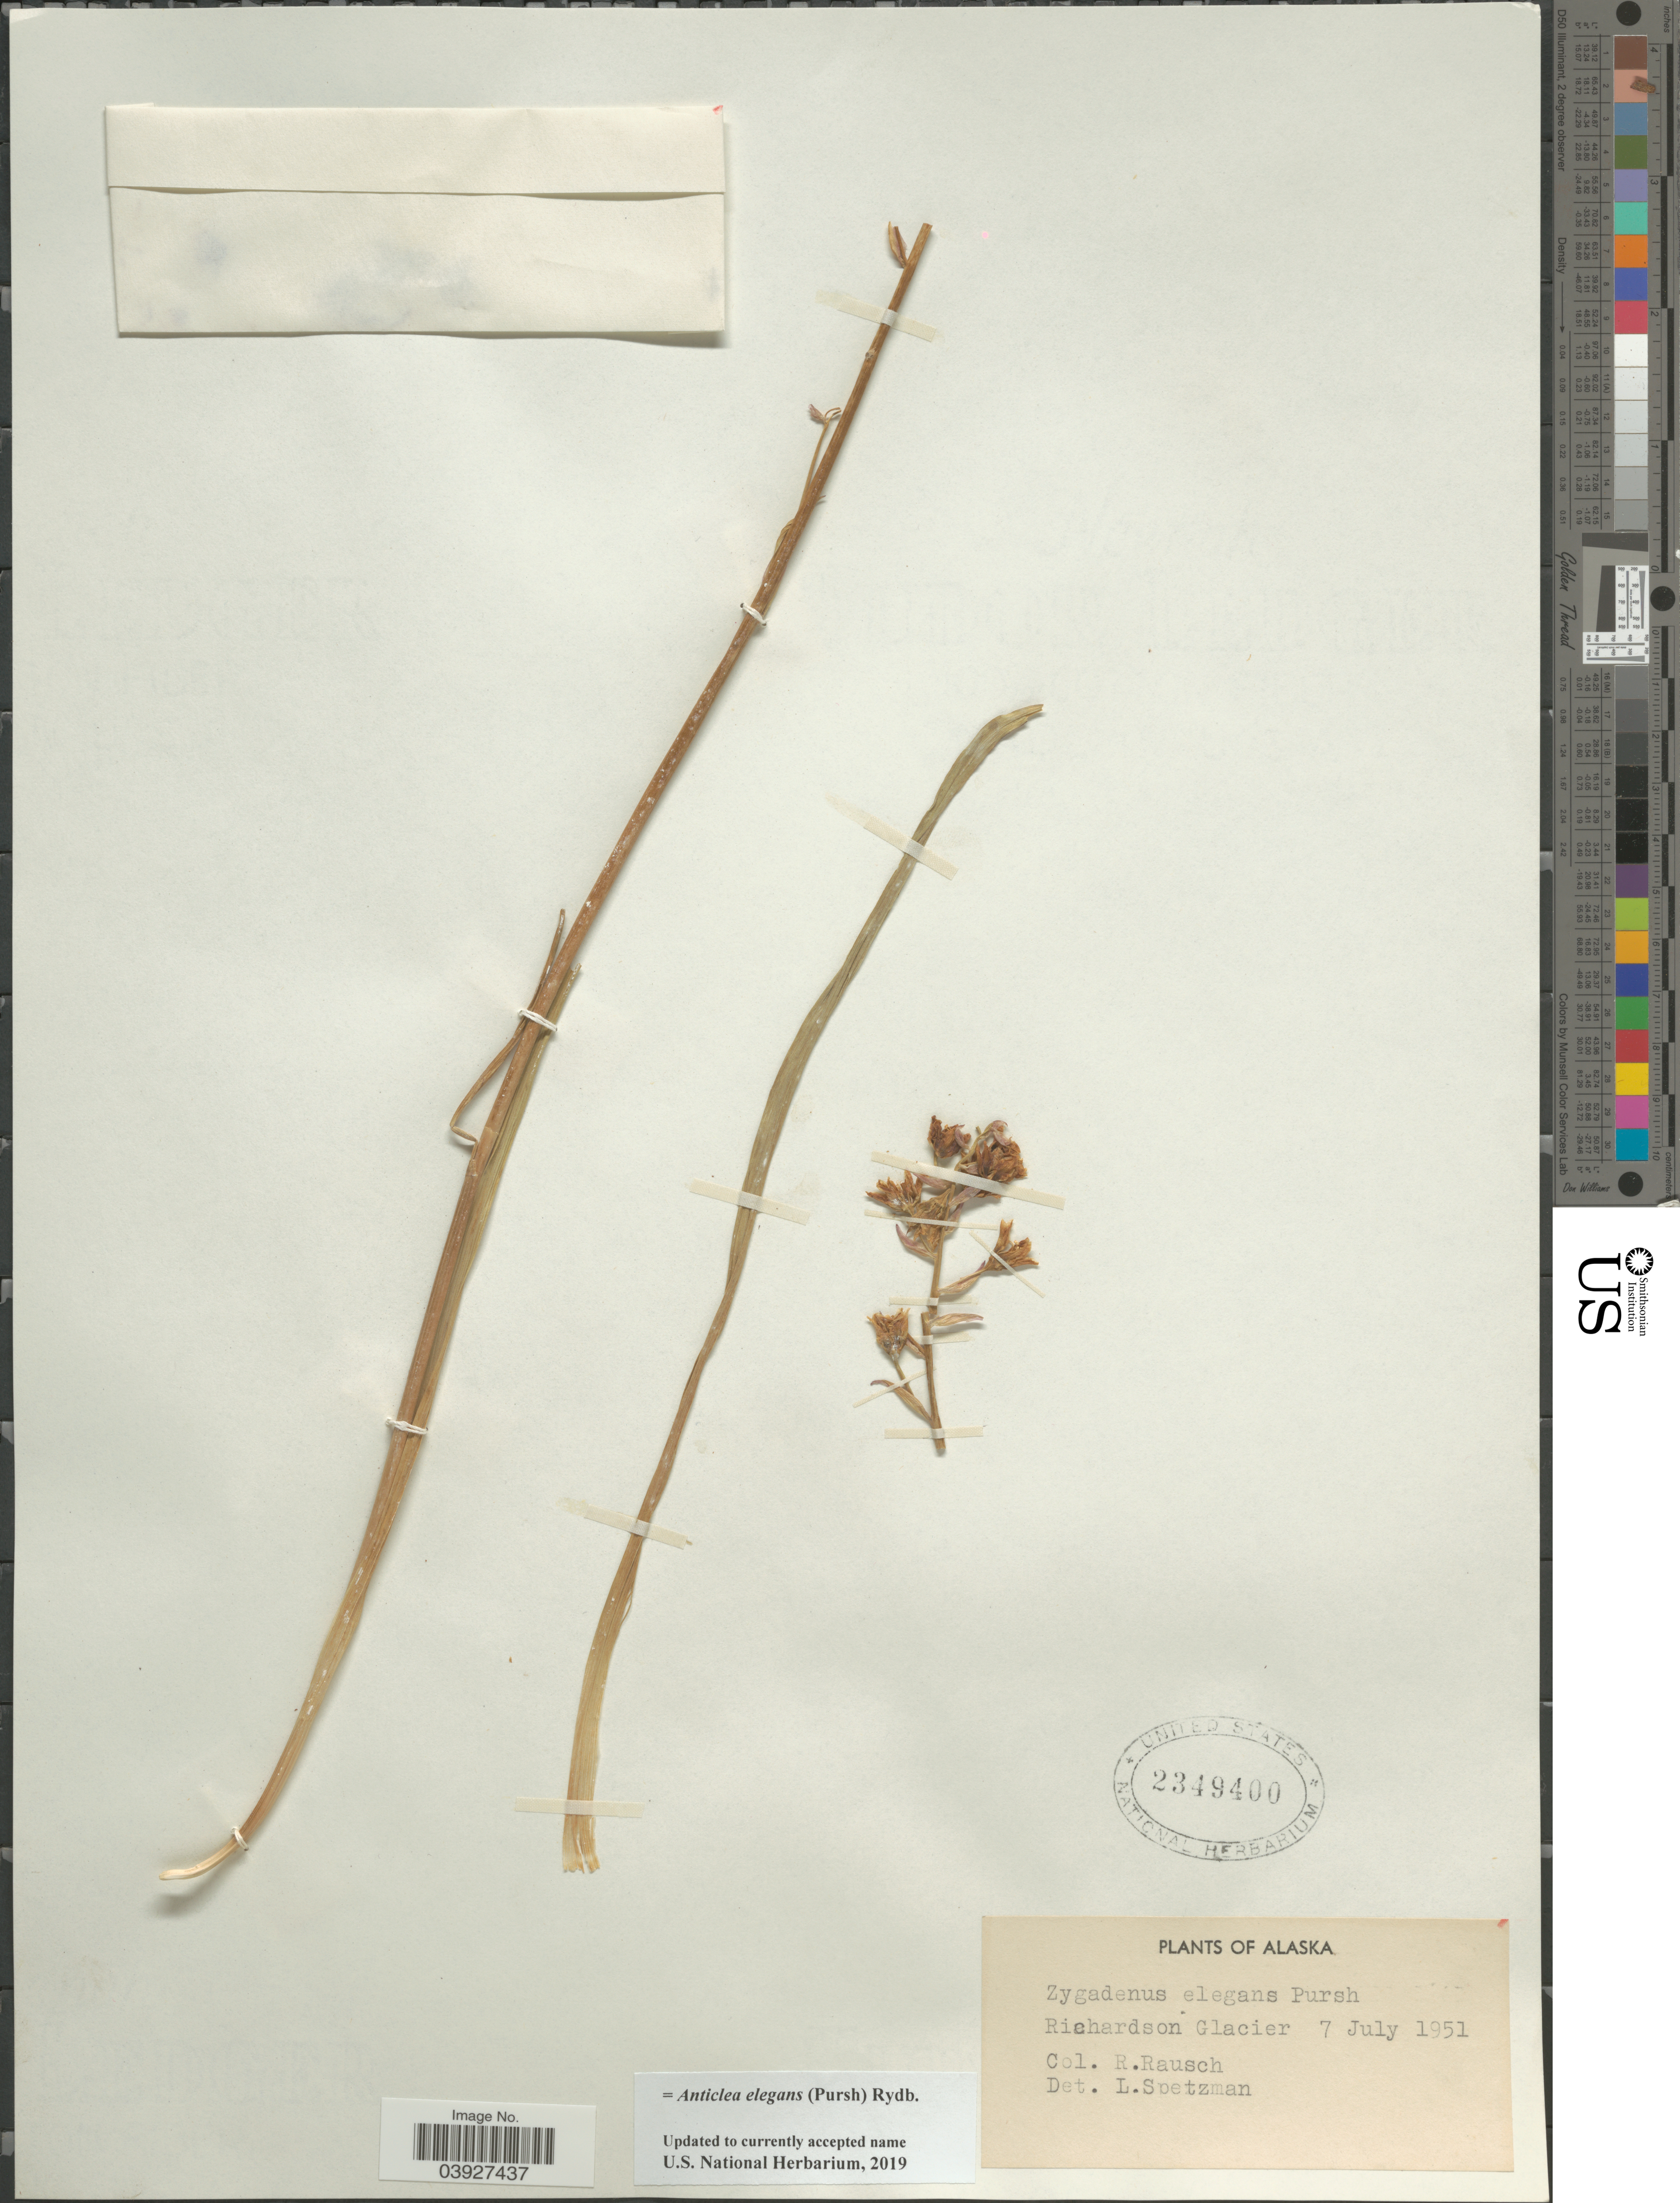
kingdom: Plantae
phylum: Tracheophyta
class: Liliopsida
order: Liliales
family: Melanthiaceae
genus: Anticlea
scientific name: Anticlea elegans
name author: (Pursh) Rydb.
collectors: R. Rausch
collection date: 1951-07-07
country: United States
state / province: Alaska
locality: Richardson Glacier.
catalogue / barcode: US 2349400